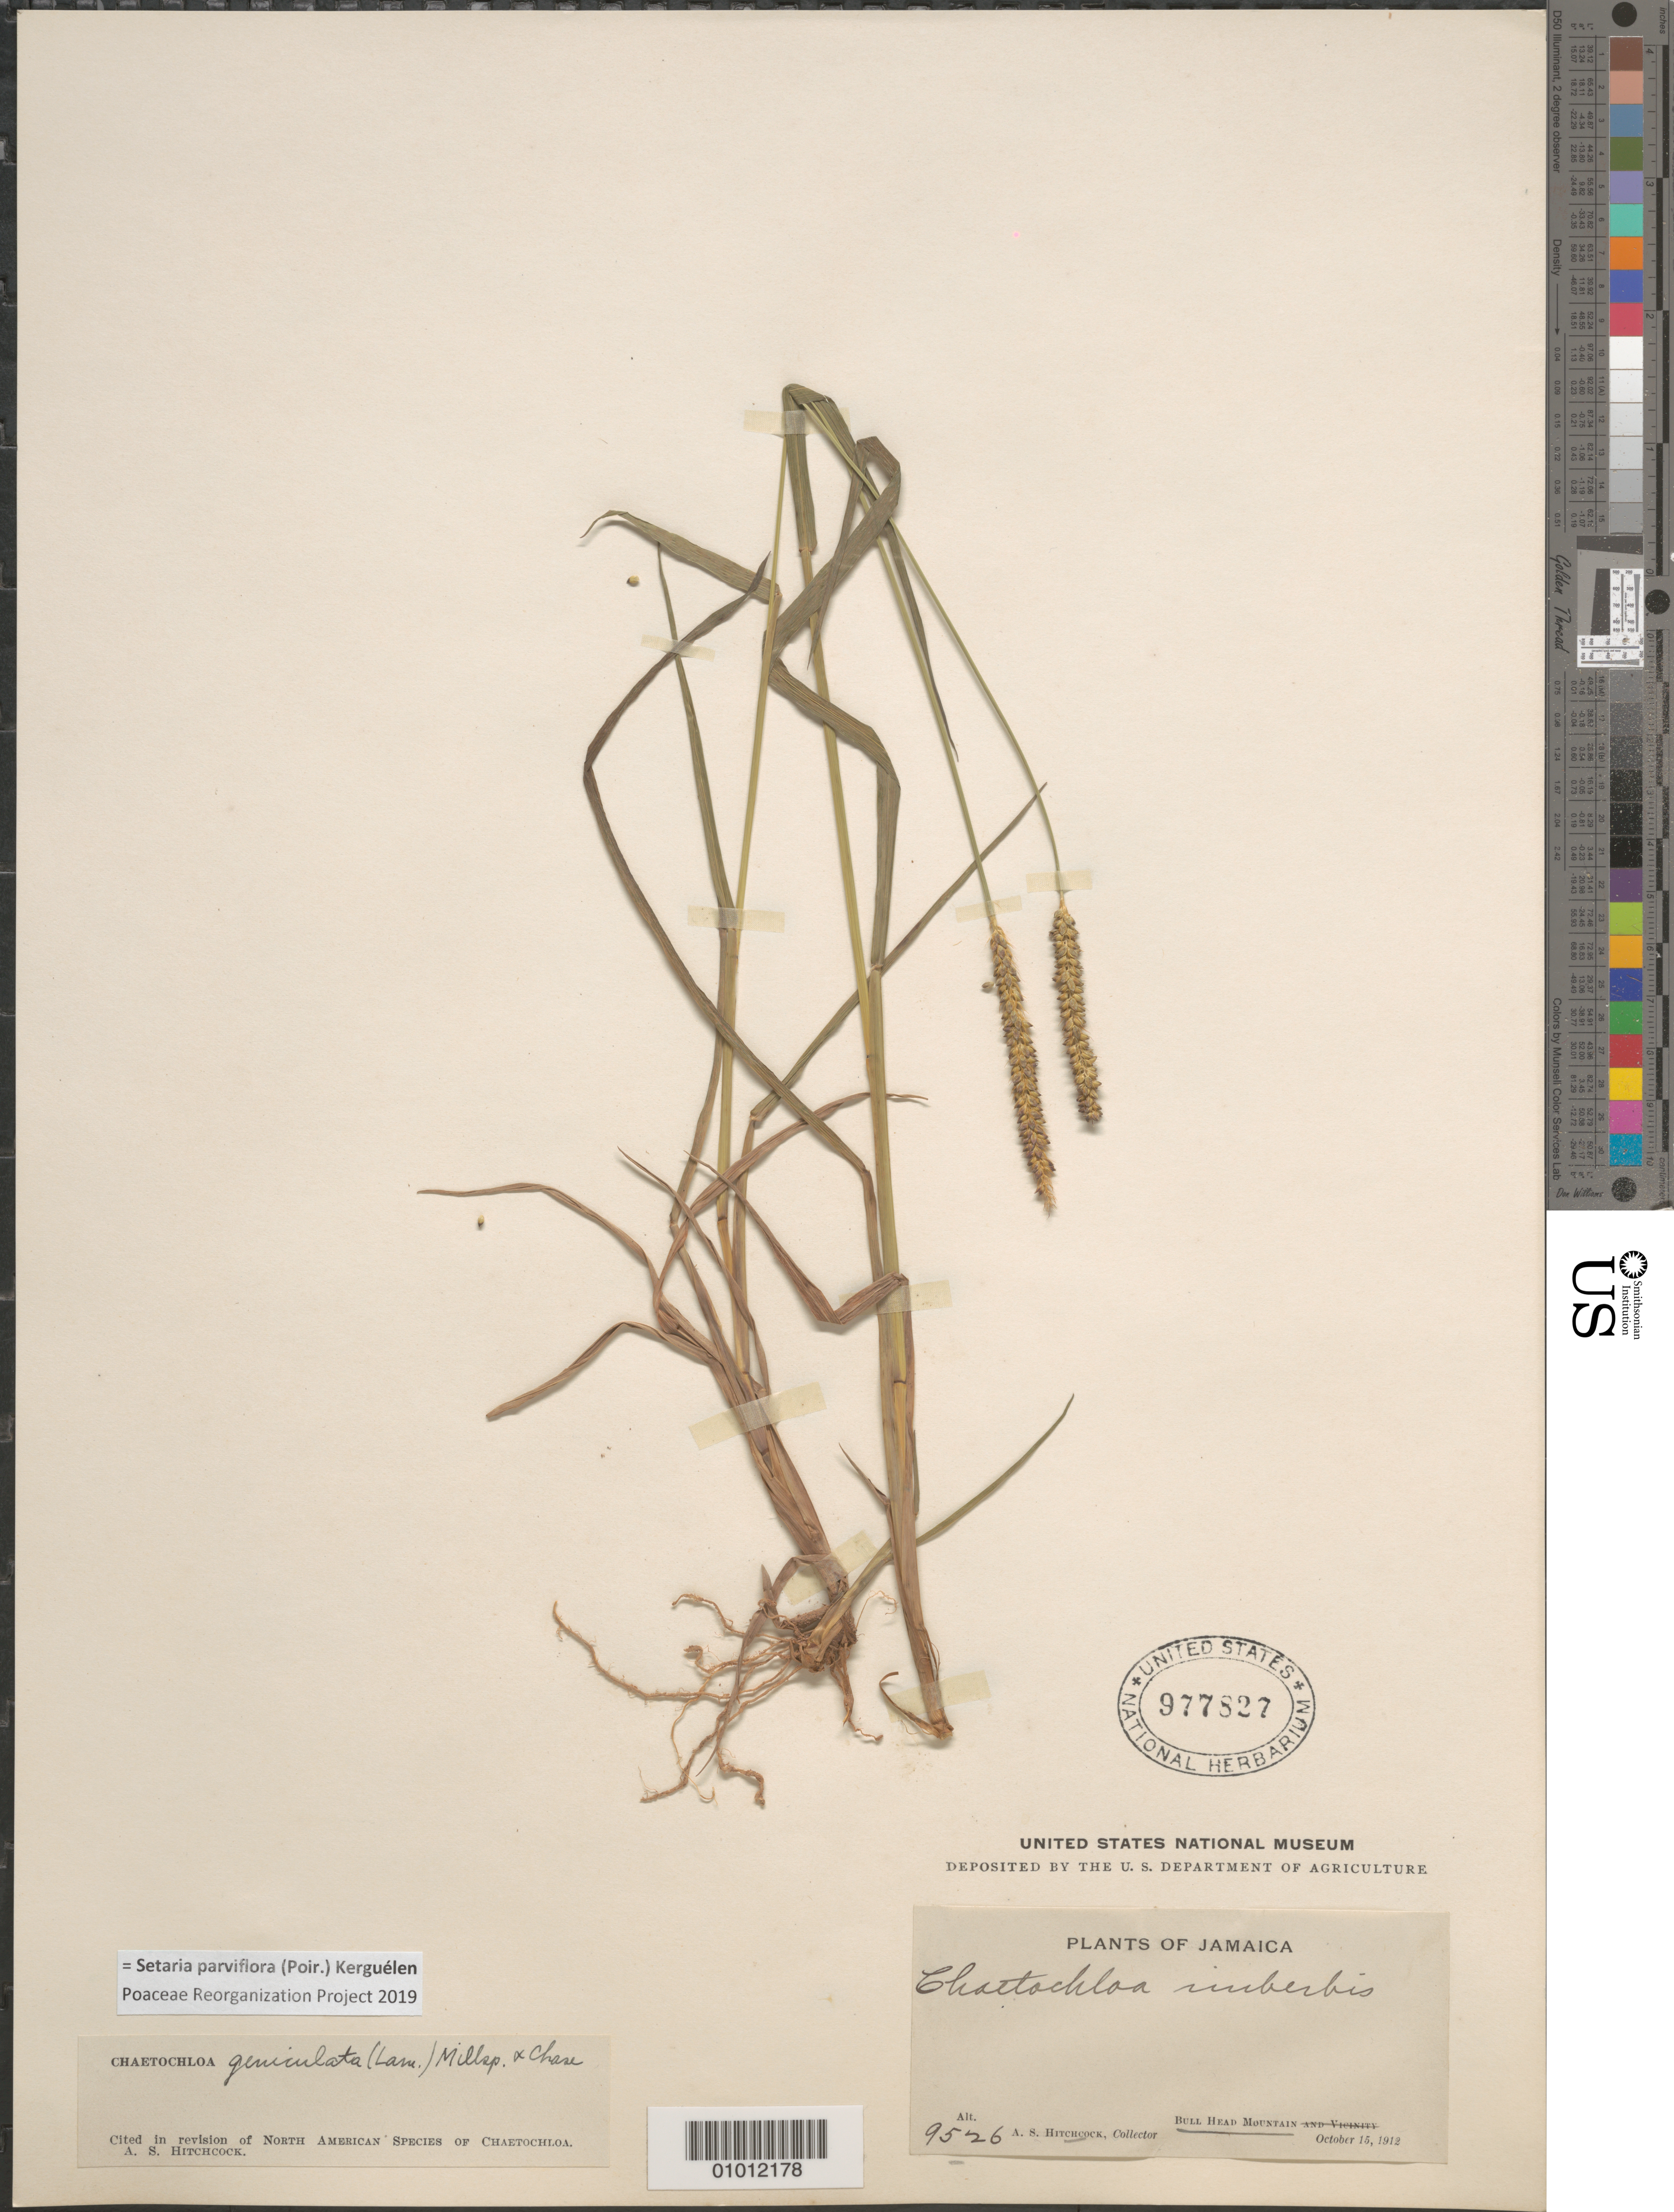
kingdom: Plantae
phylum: Tracheophyta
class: Liliopsida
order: Poales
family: Poaceae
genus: Setaria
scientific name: Setaria parviflora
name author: (Poir.) Kerguélen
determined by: Poaceae Reorganization Project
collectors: A. S. Hitchcock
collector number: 9526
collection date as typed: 15 Oct 1912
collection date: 1912-10-15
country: Jamaica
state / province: Clarendon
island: Jamaica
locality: Bull Head Mountain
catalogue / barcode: US 977827